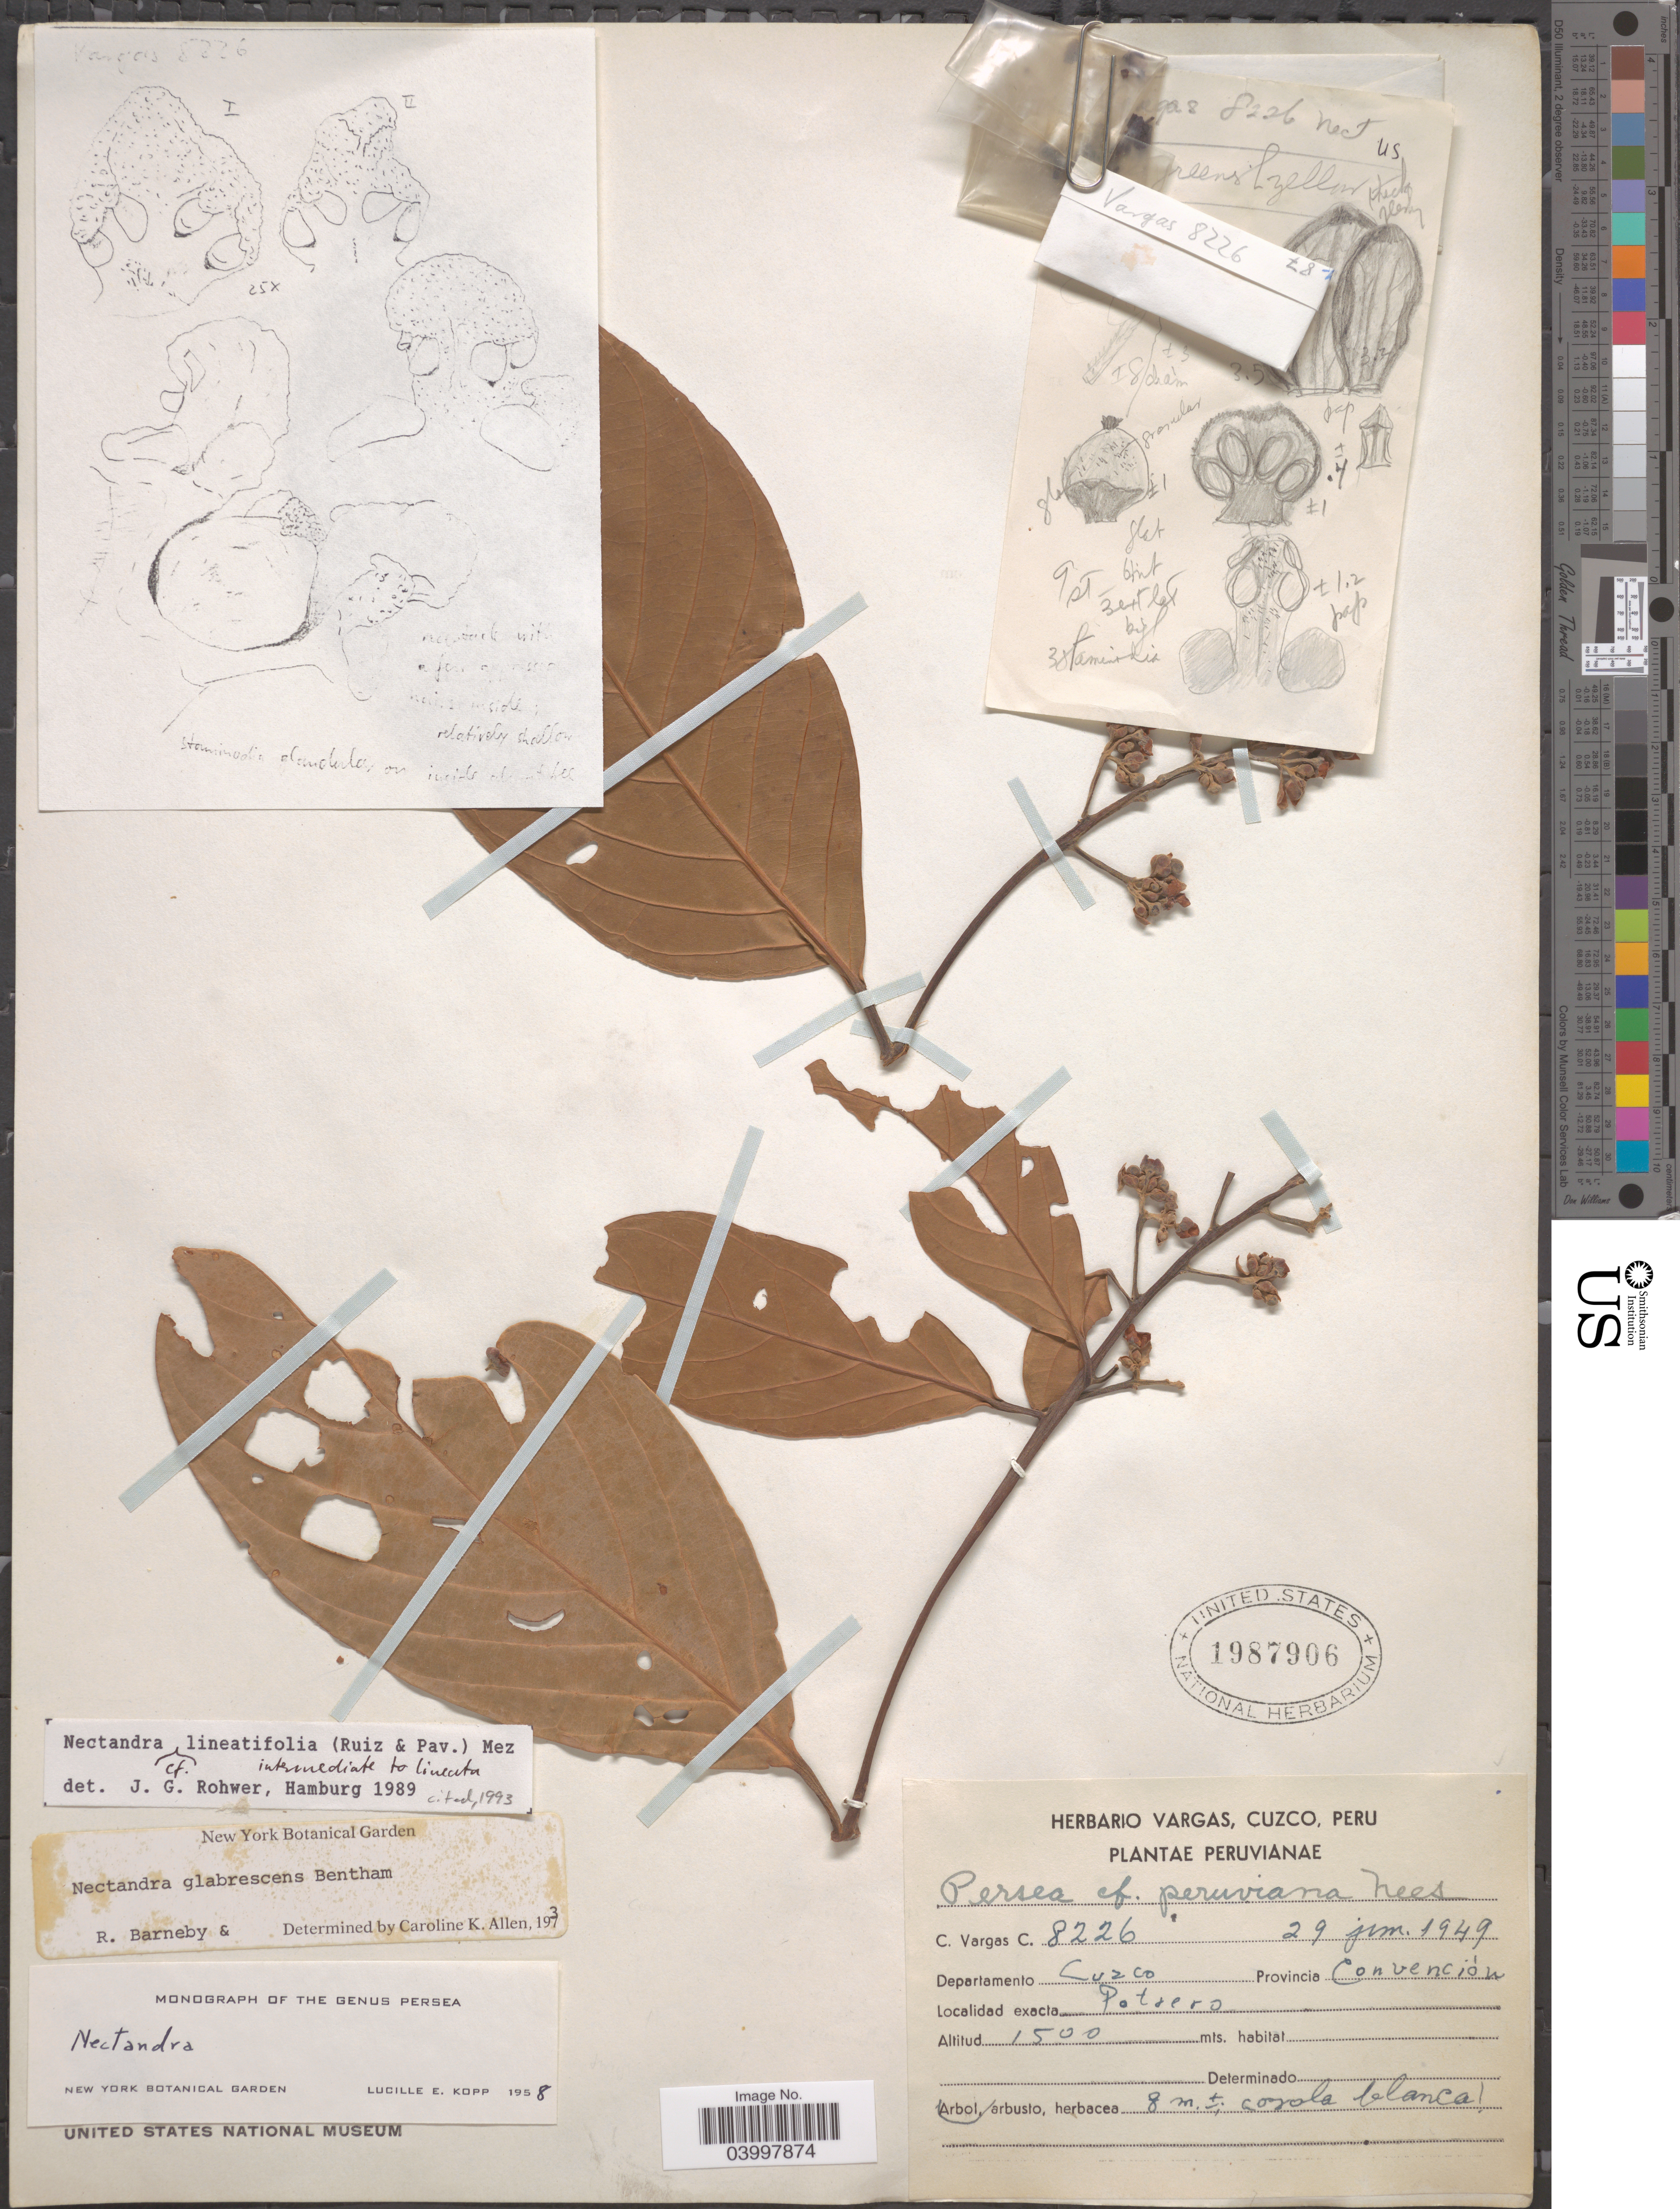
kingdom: Plantae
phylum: Tracheophyta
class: Magnoliopsida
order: Laurales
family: Lauraceae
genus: Nectandra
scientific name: Nectandra lineatifolia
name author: Mez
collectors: C. Vargas Calderón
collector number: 8226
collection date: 1949-06-29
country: Peru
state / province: Cusco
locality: Departamento Cuzco. Provincia Convención. Potrero.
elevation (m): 1500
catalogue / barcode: US 1987906